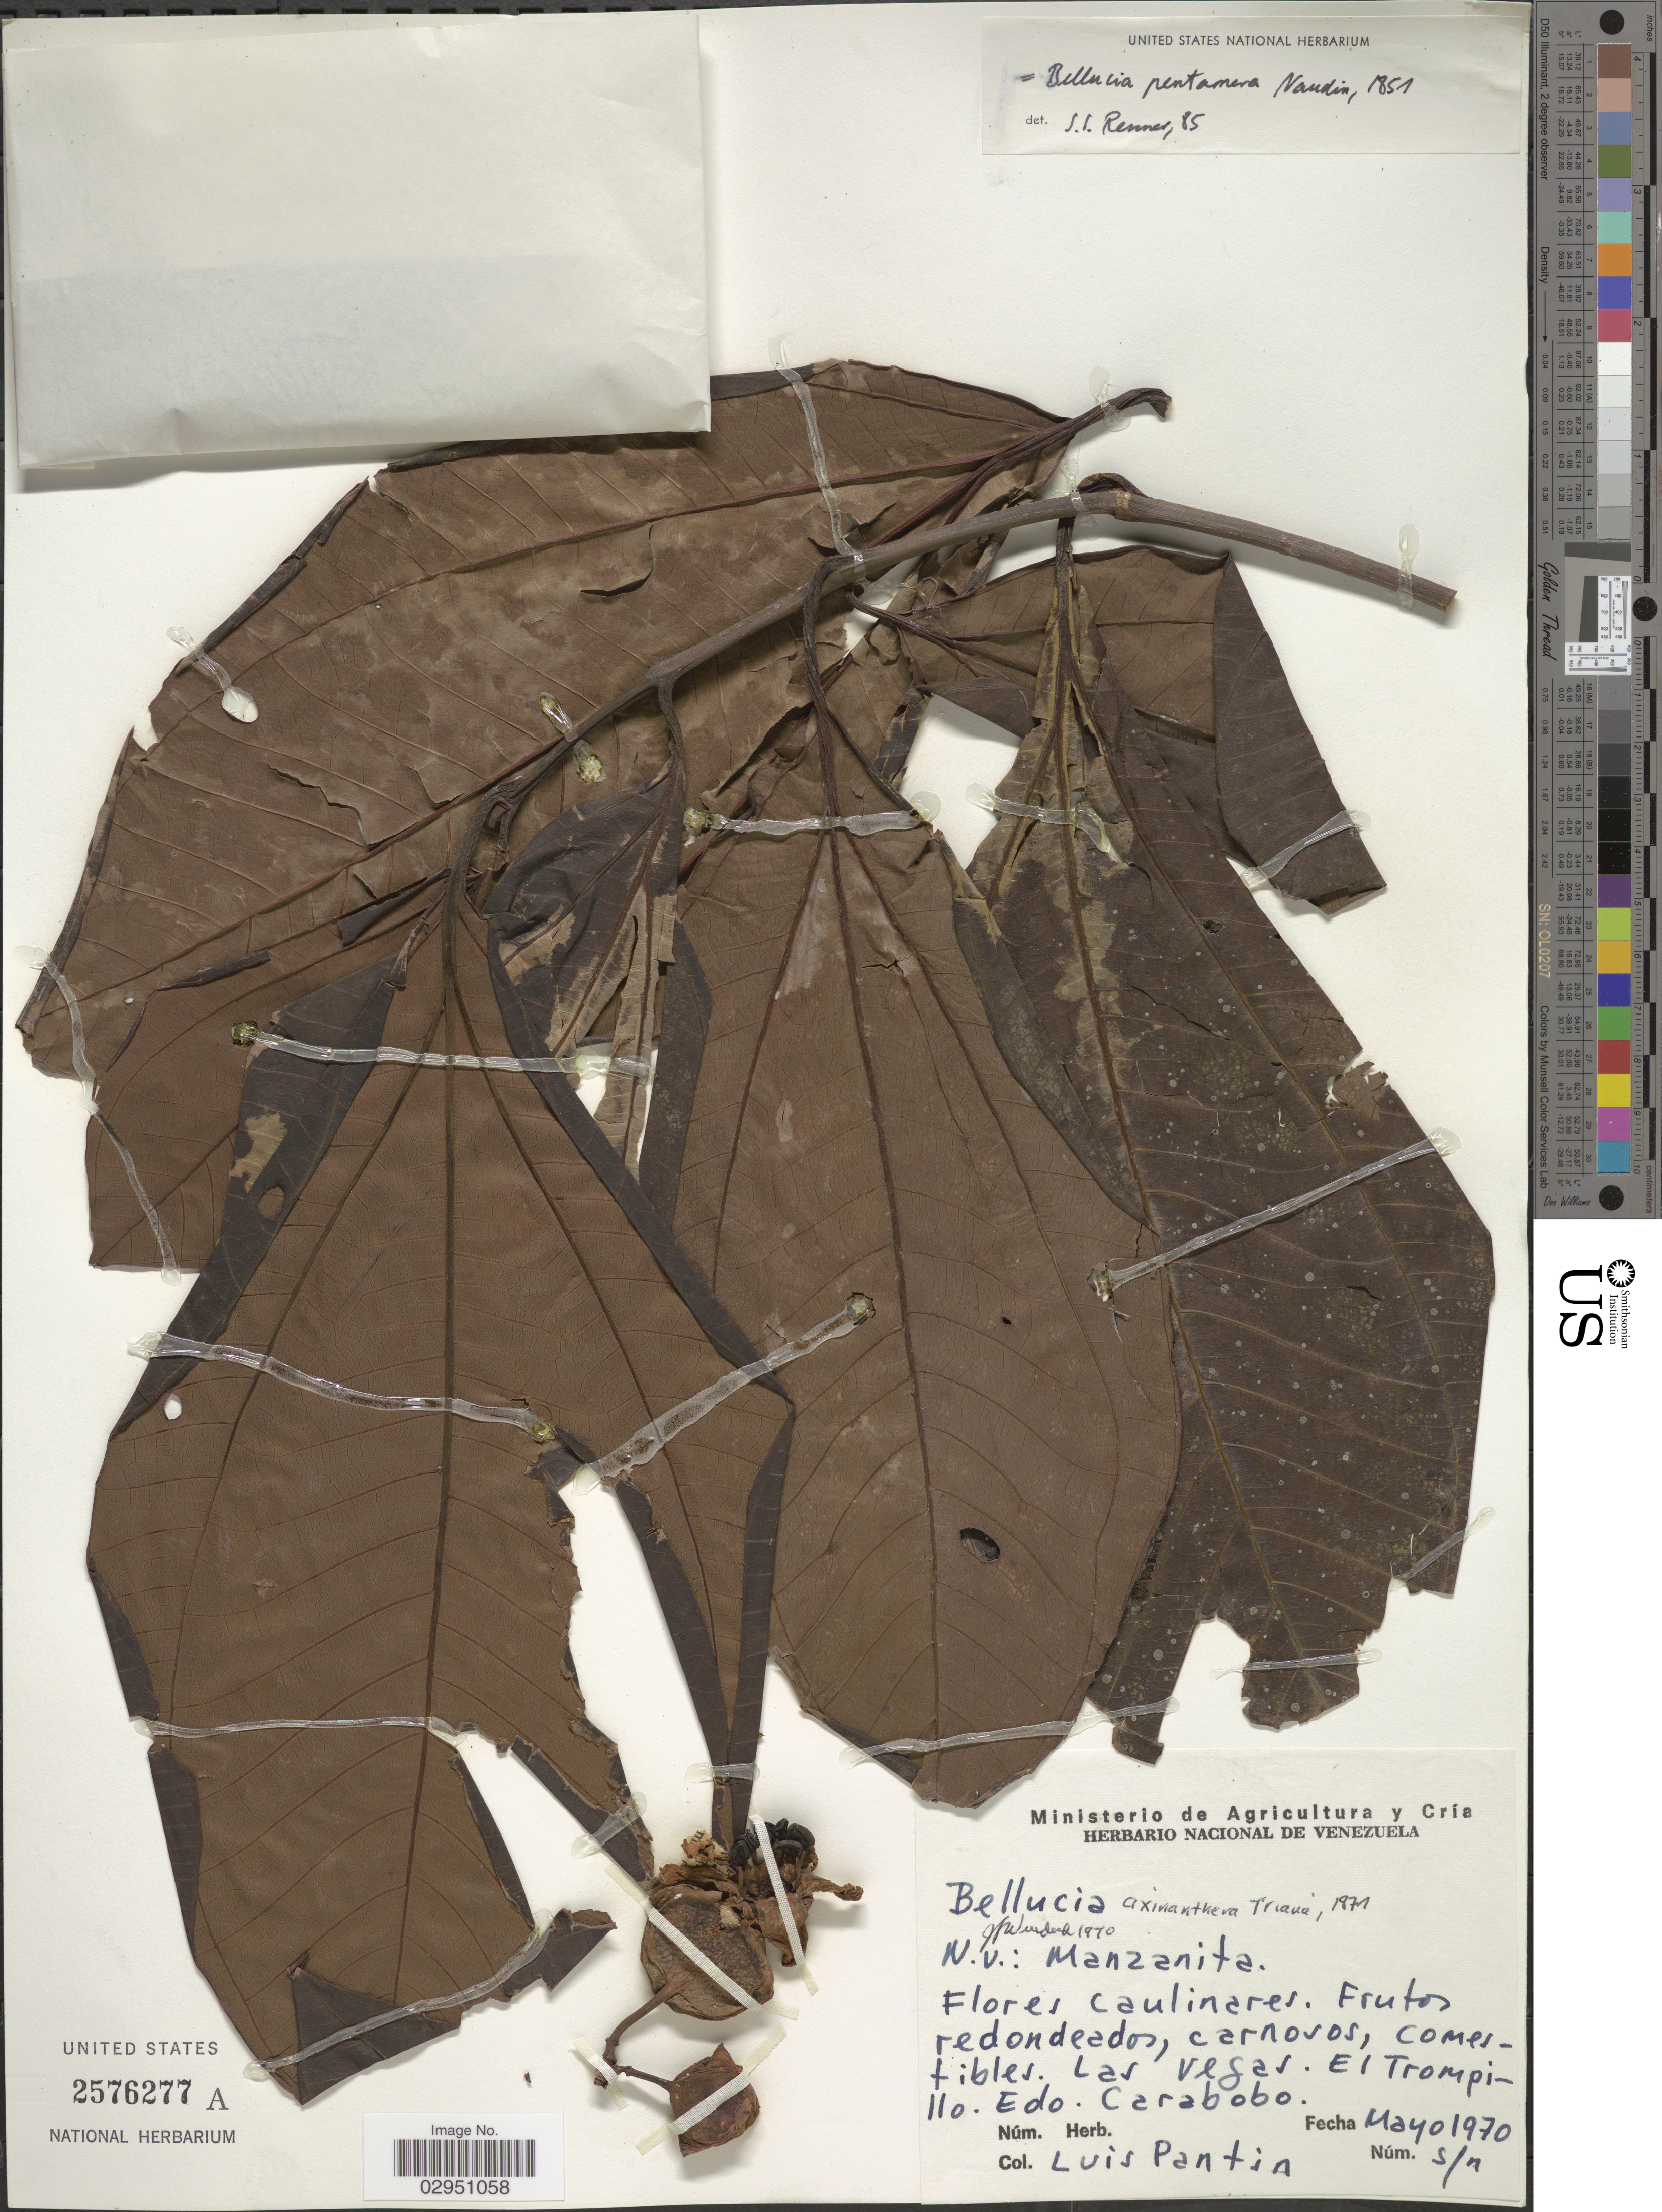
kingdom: Plantae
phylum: Tracheophyta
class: Magnoliopsida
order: Myrtales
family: Melastomataceae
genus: Bellucia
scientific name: Bellucia pentamera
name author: Naudin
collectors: L. Pantin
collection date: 1970-05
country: Venezuela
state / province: Carabobo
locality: Las Vegas. El Trompillo.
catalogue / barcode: US 2576277A